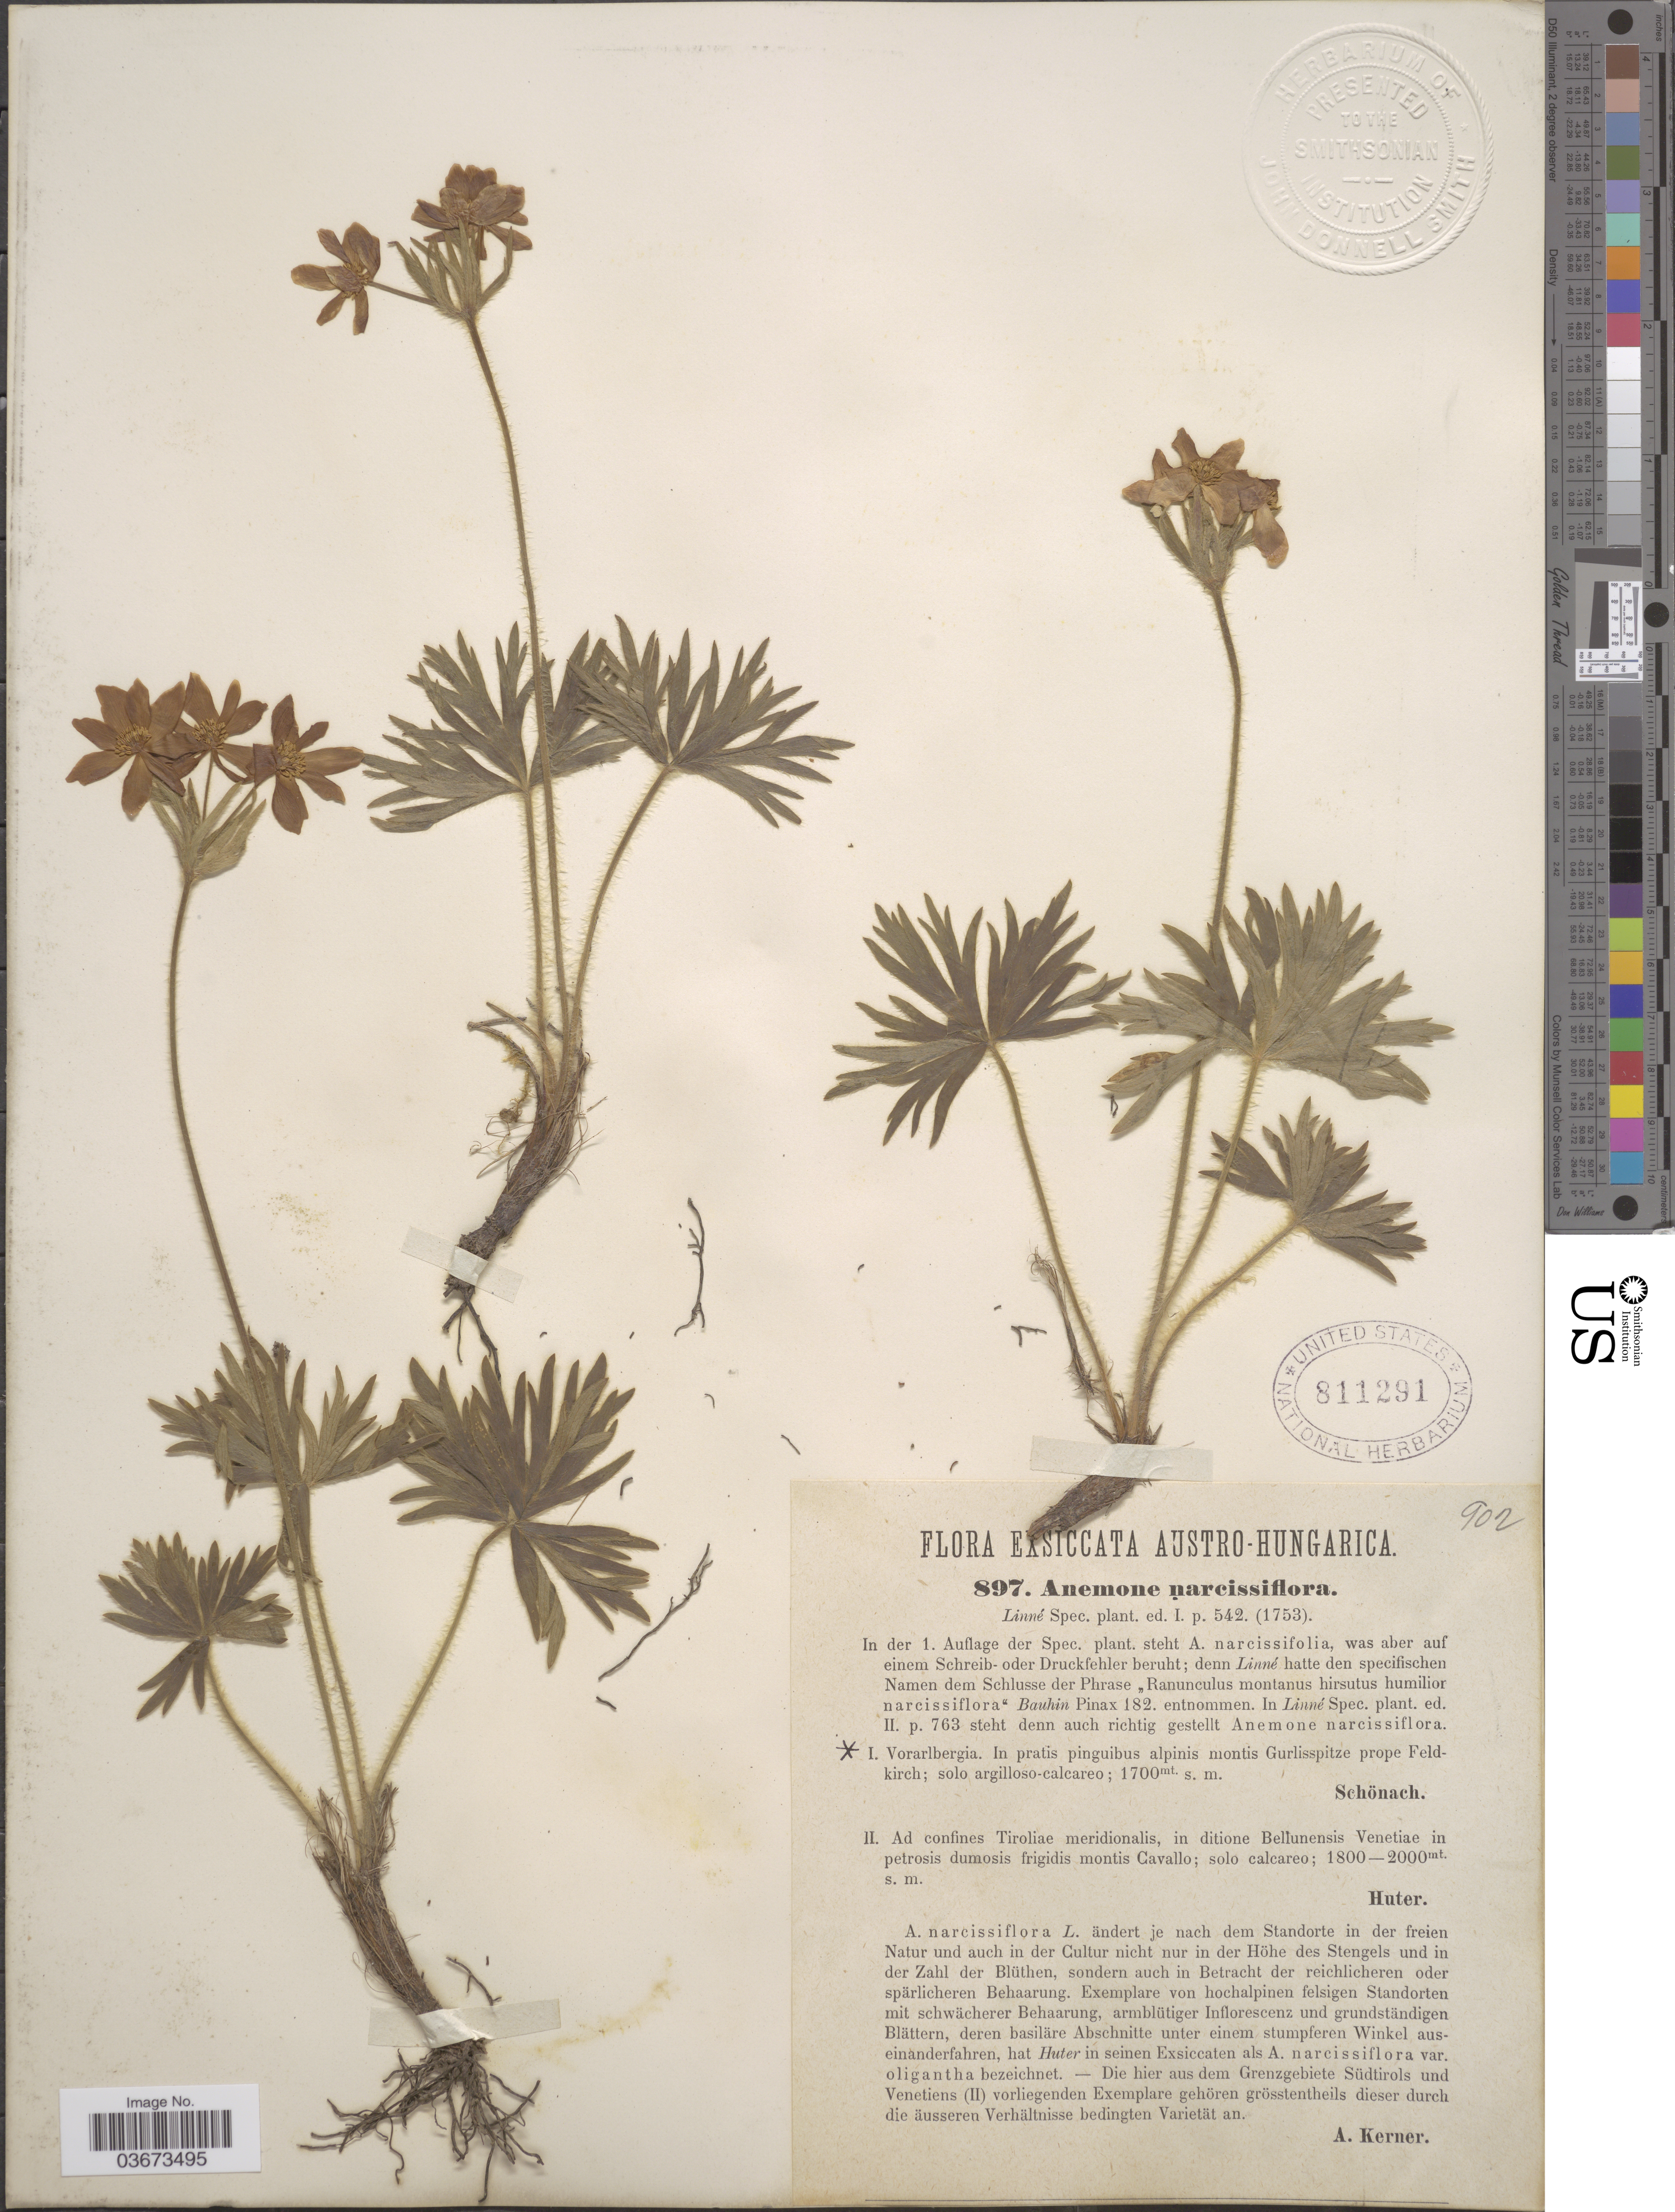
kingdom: Plantae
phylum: Tracheophyta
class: Magnoliopsida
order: Ranunculales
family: Ranunculaceae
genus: Anemone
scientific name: Anemone narcissiflora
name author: L.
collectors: Schönach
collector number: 897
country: Austria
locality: Austro-Hungarica. Vorarlbergia. In pratis pinguibus alpinis montis Gurlisspitze prope Feldkirch.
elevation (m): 1700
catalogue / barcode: US 811291